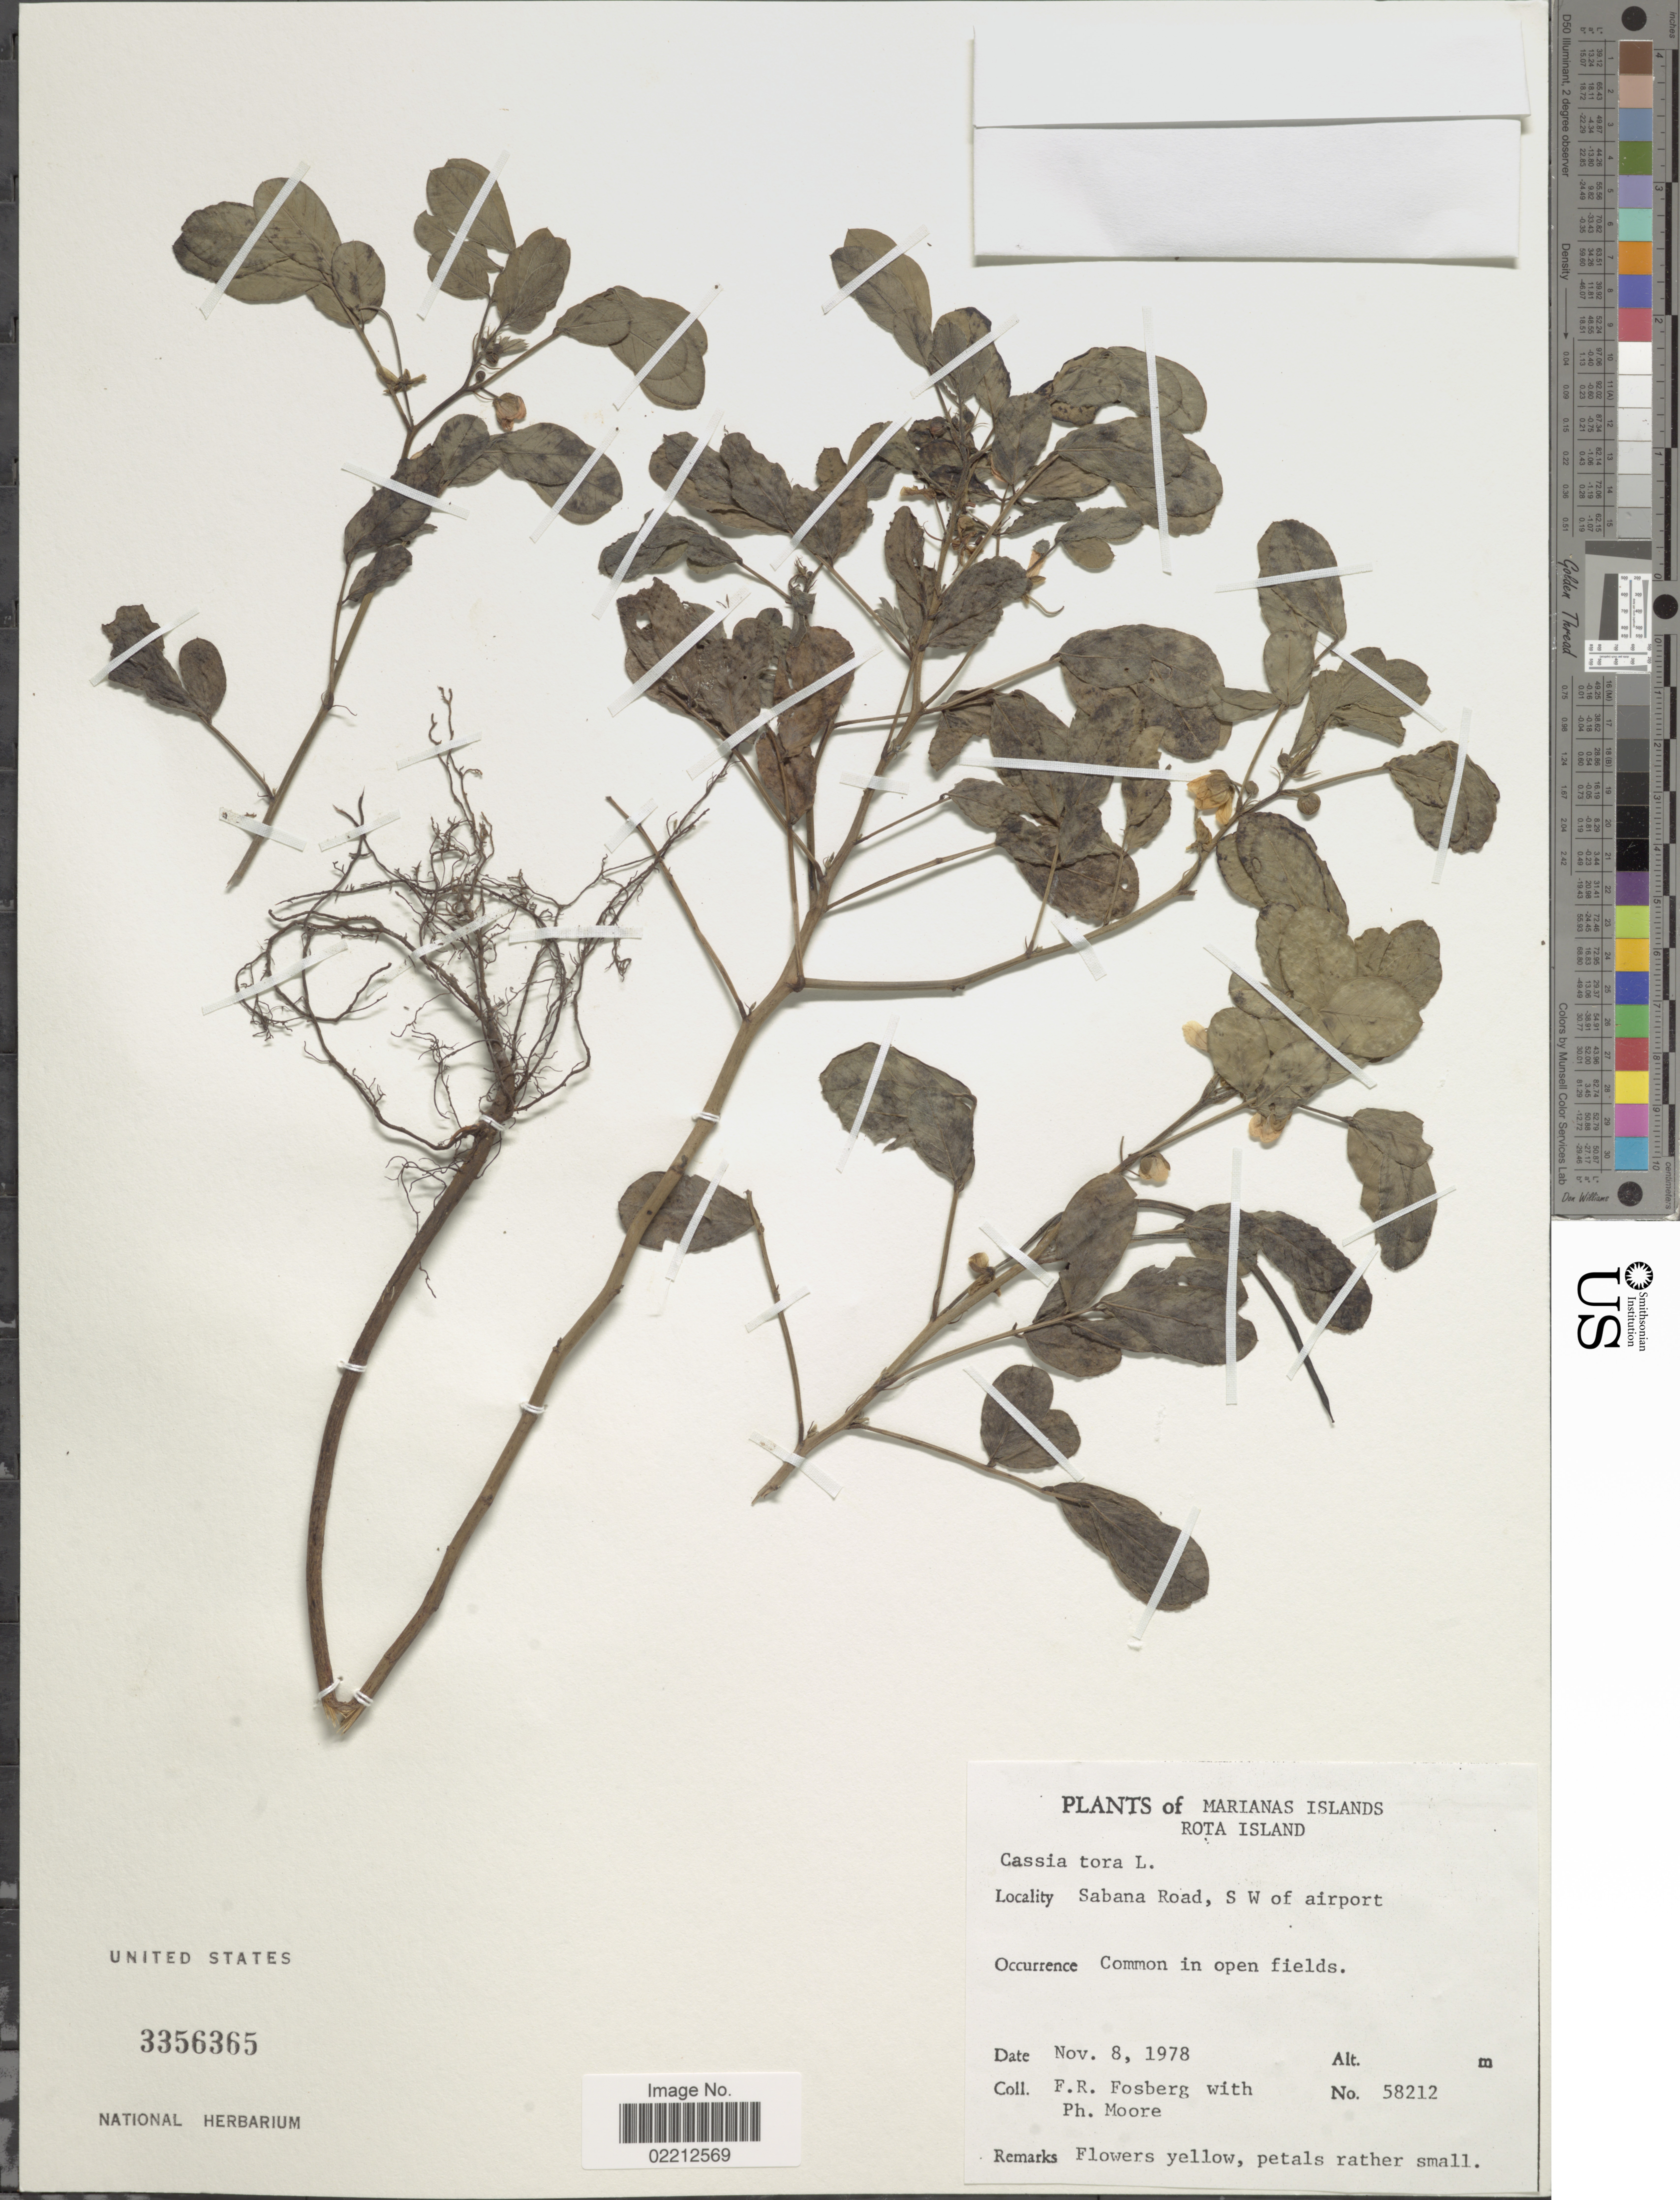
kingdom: Plantae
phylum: Tracheophyta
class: Magnoliopsida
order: Fabales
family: Fabaceae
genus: Senna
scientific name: Senna tora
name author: (L.) Roxb.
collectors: F. R. Fosberg & P. Moore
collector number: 58212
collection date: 1978-11-08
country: Northern Mariana Islands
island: Rota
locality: Rota Island, Sabana Road, S W of airport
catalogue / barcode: US 3356365